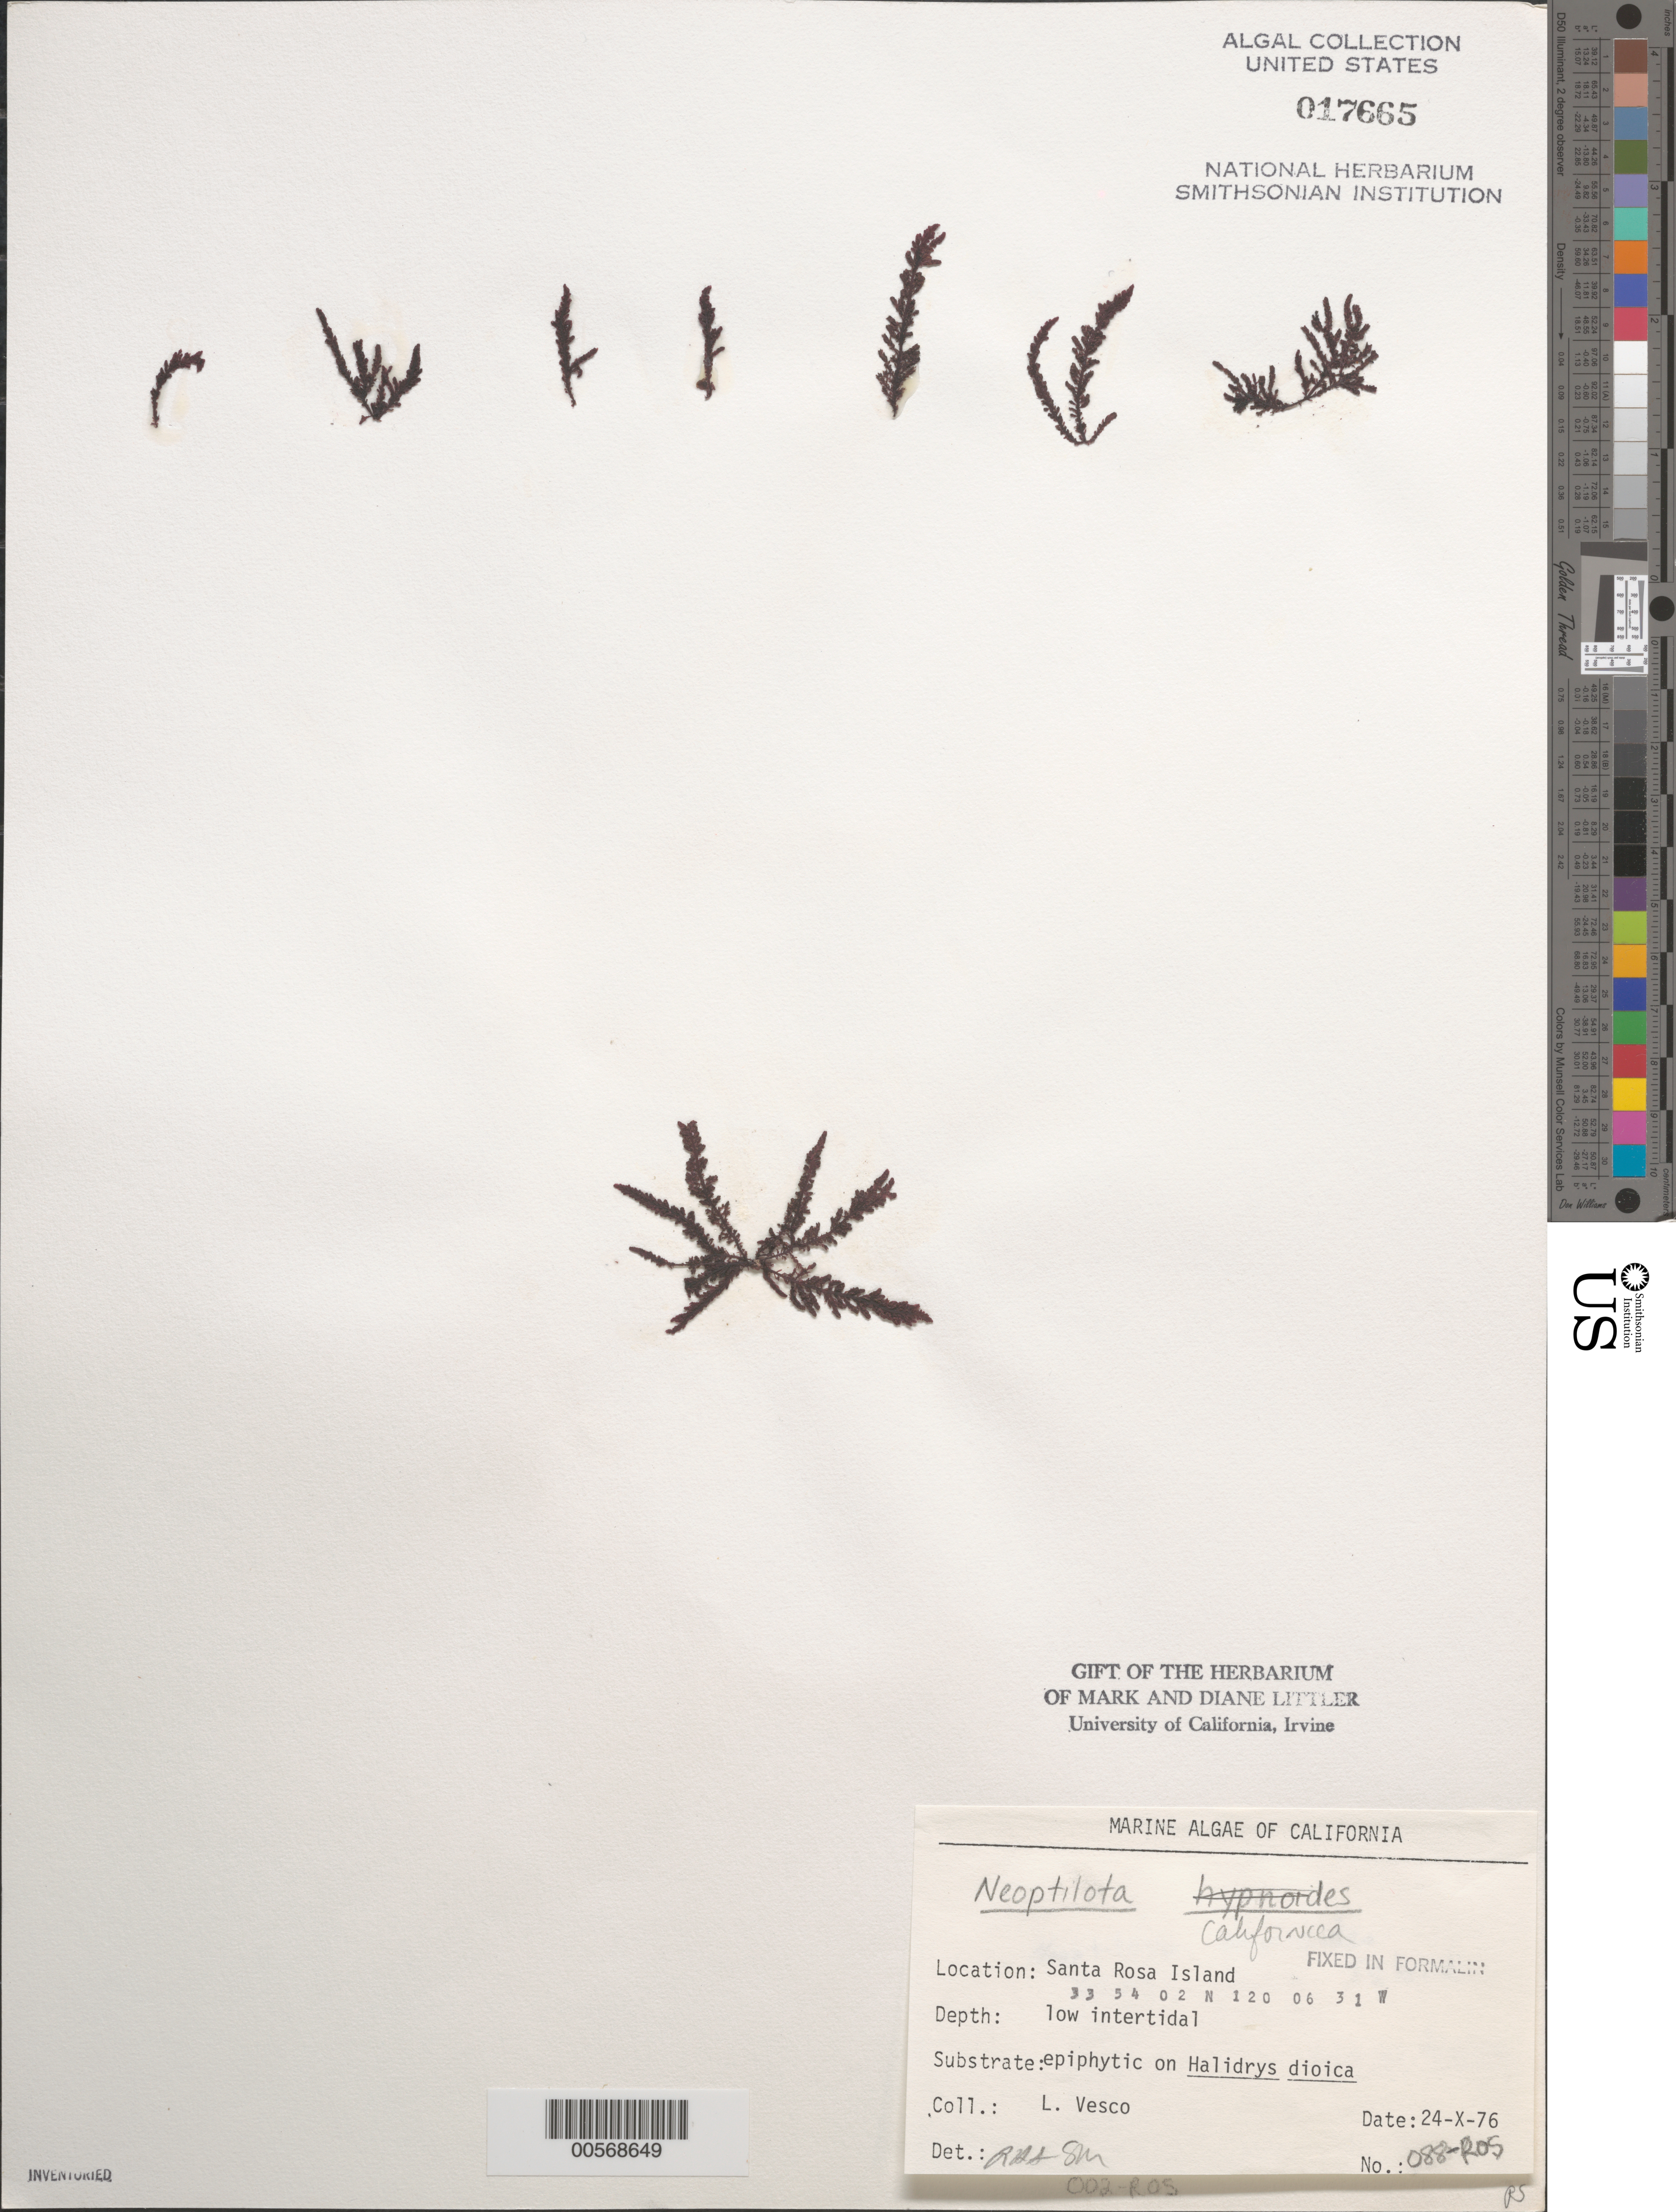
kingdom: Plantae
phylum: Rhodophyta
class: Florideophyceae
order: Ceramiales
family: Wrangeliaceae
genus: Ptilota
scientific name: Ptilota densa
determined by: Algae name updating Project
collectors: L. Vesco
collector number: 088-ros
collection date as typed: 24 Oct 1976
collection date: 1976-10-24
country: United States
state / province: California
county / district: Santa Barbara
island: Santa Rosa Island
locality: Johnson's Lee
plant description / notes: BLM-SOCALBIGHT Rocky Intertidal Survey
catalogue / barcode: US 17665